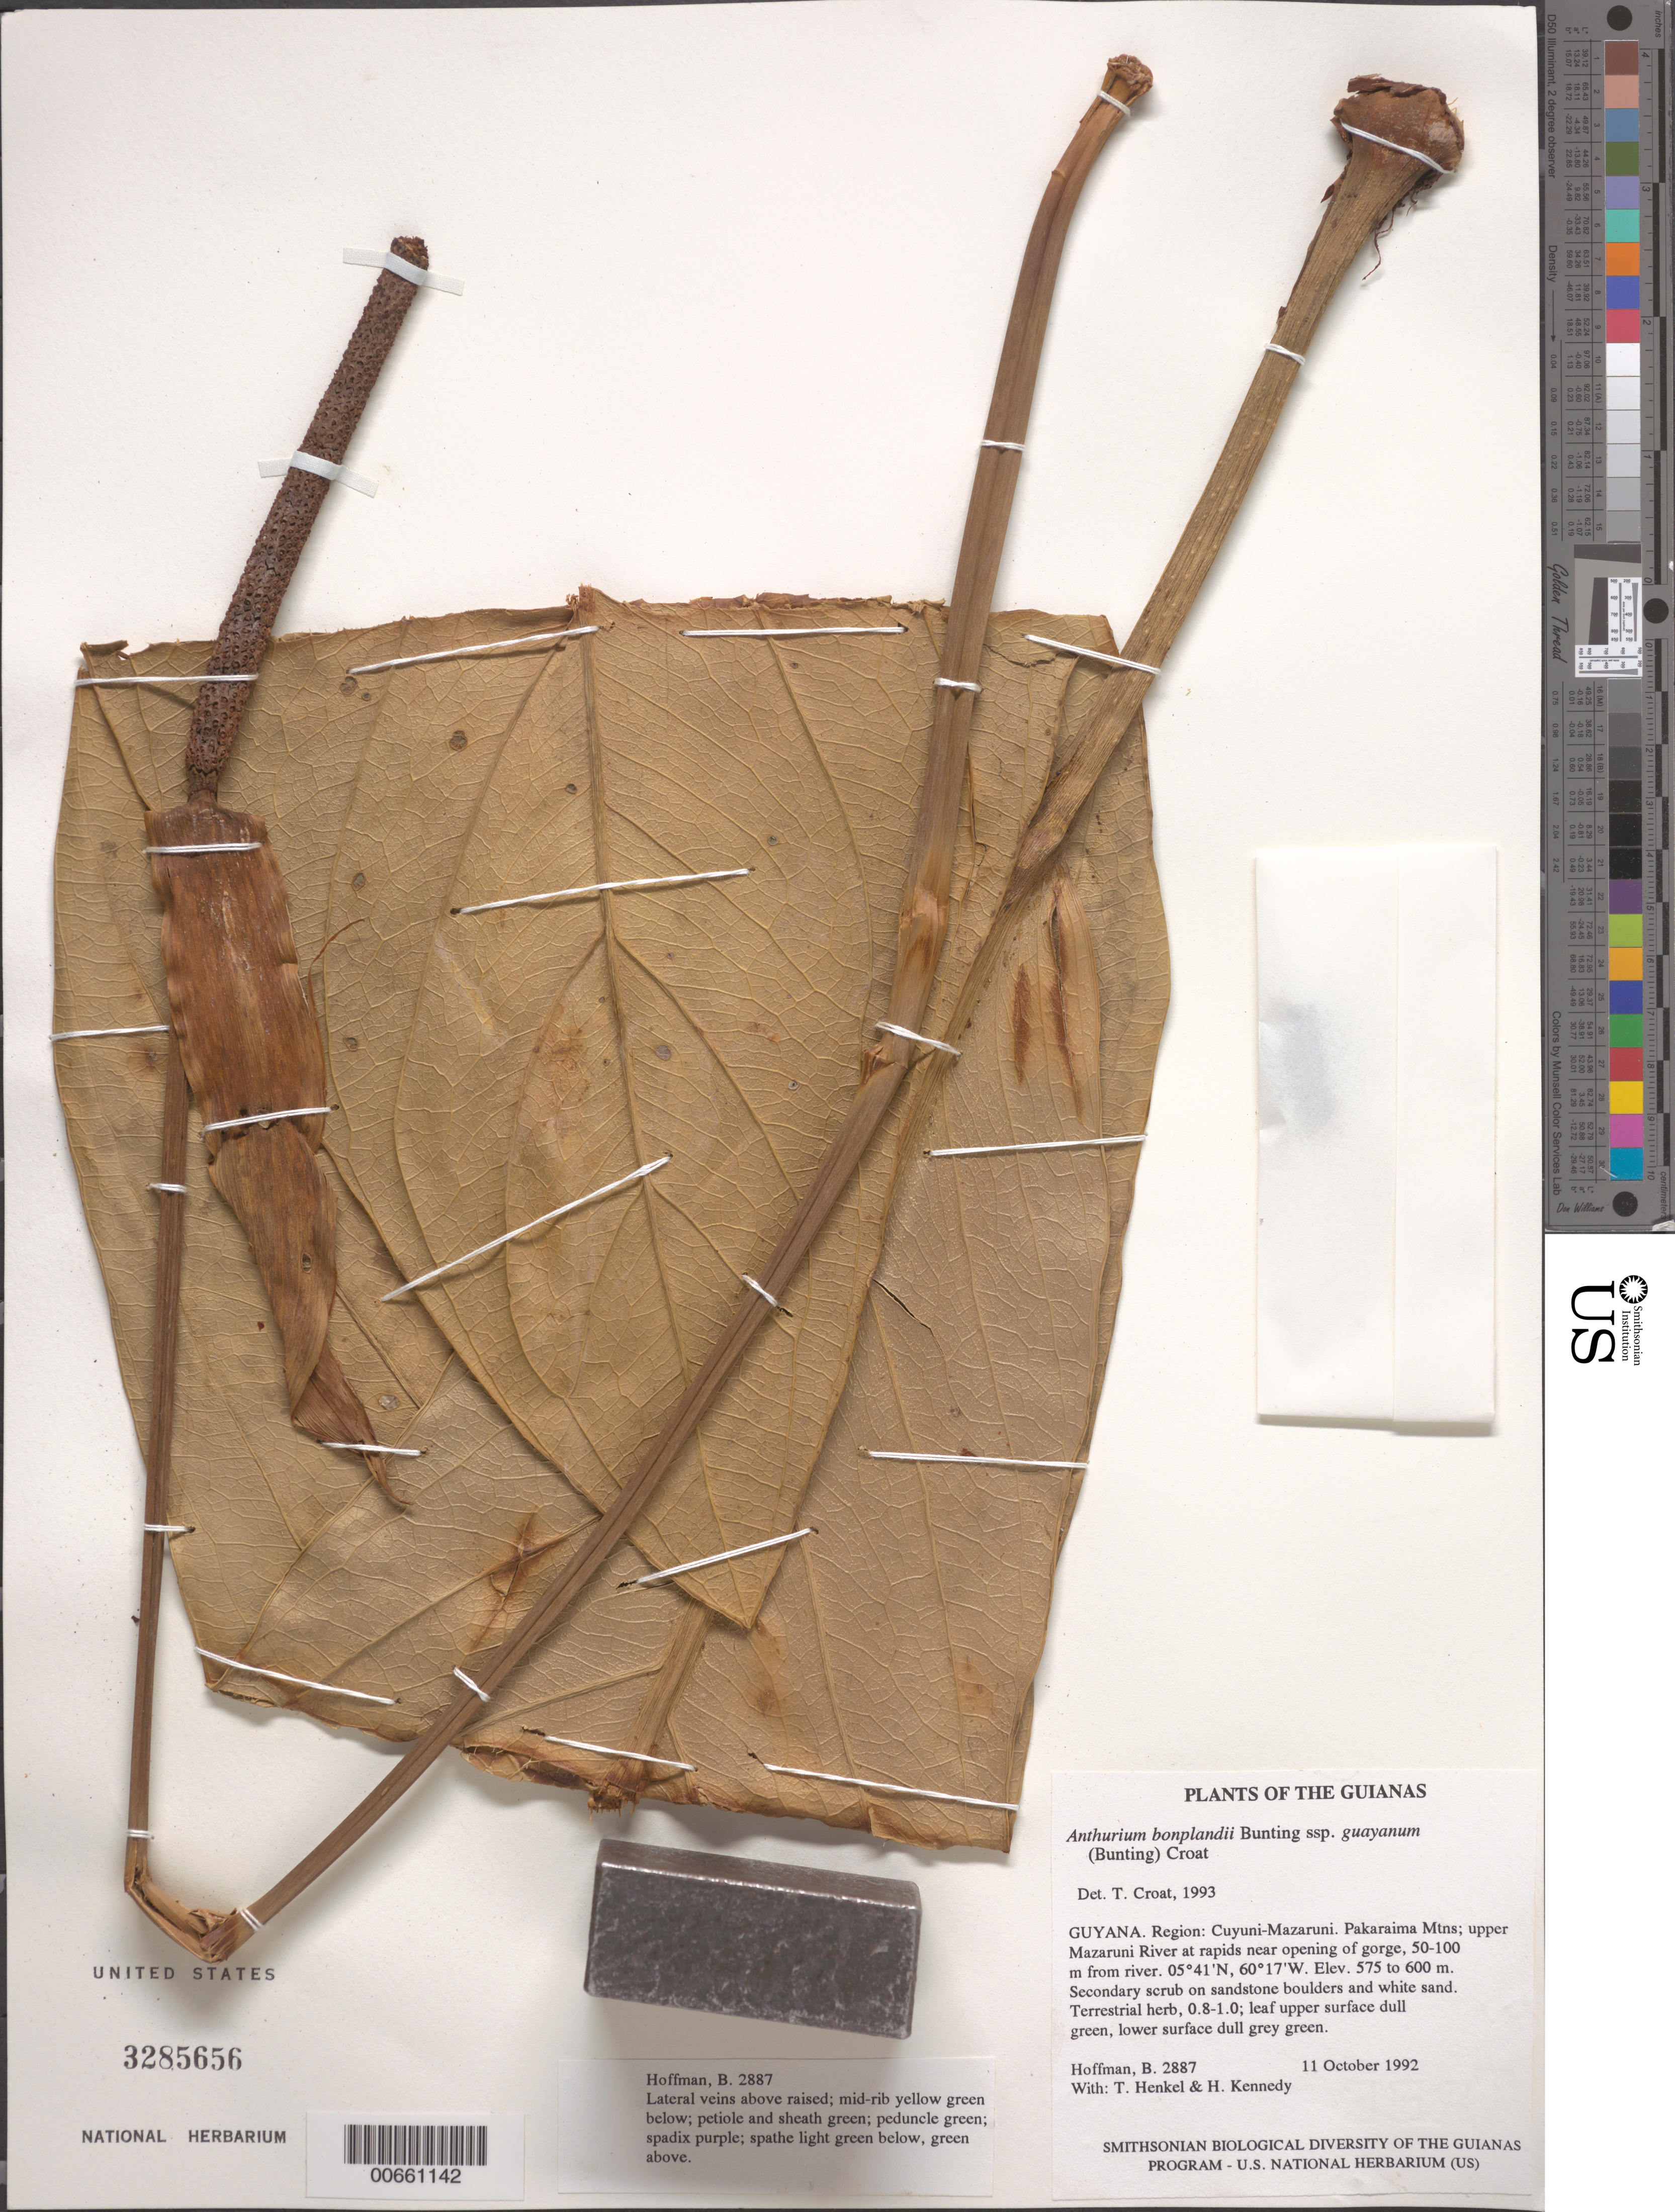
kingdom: Plantae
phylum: Tracheophyta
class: Liliopsida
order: Alismatales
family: Araceae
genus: Anthurium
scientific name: Anthurium bonplandii subsp. guayanum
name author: (G.S. Bunting) Croat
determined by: Croat, Thomas B., Missouri Botanical Garden (MO)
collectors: B. Hoffman, T. Henkel & H. Kennedy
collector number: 2887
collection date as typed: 11 October 1992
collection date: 1992-10-11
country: Guyana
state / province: Cuyuni-Mazaruni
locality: Pakaraima Mountains; upper Mazaruni River, Imbaimadai, at rapids near opening of gorge, 50-100 m from river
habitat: Secondary scrub on sandstone boulders and white sand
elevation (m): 575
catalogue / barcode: US 3285656